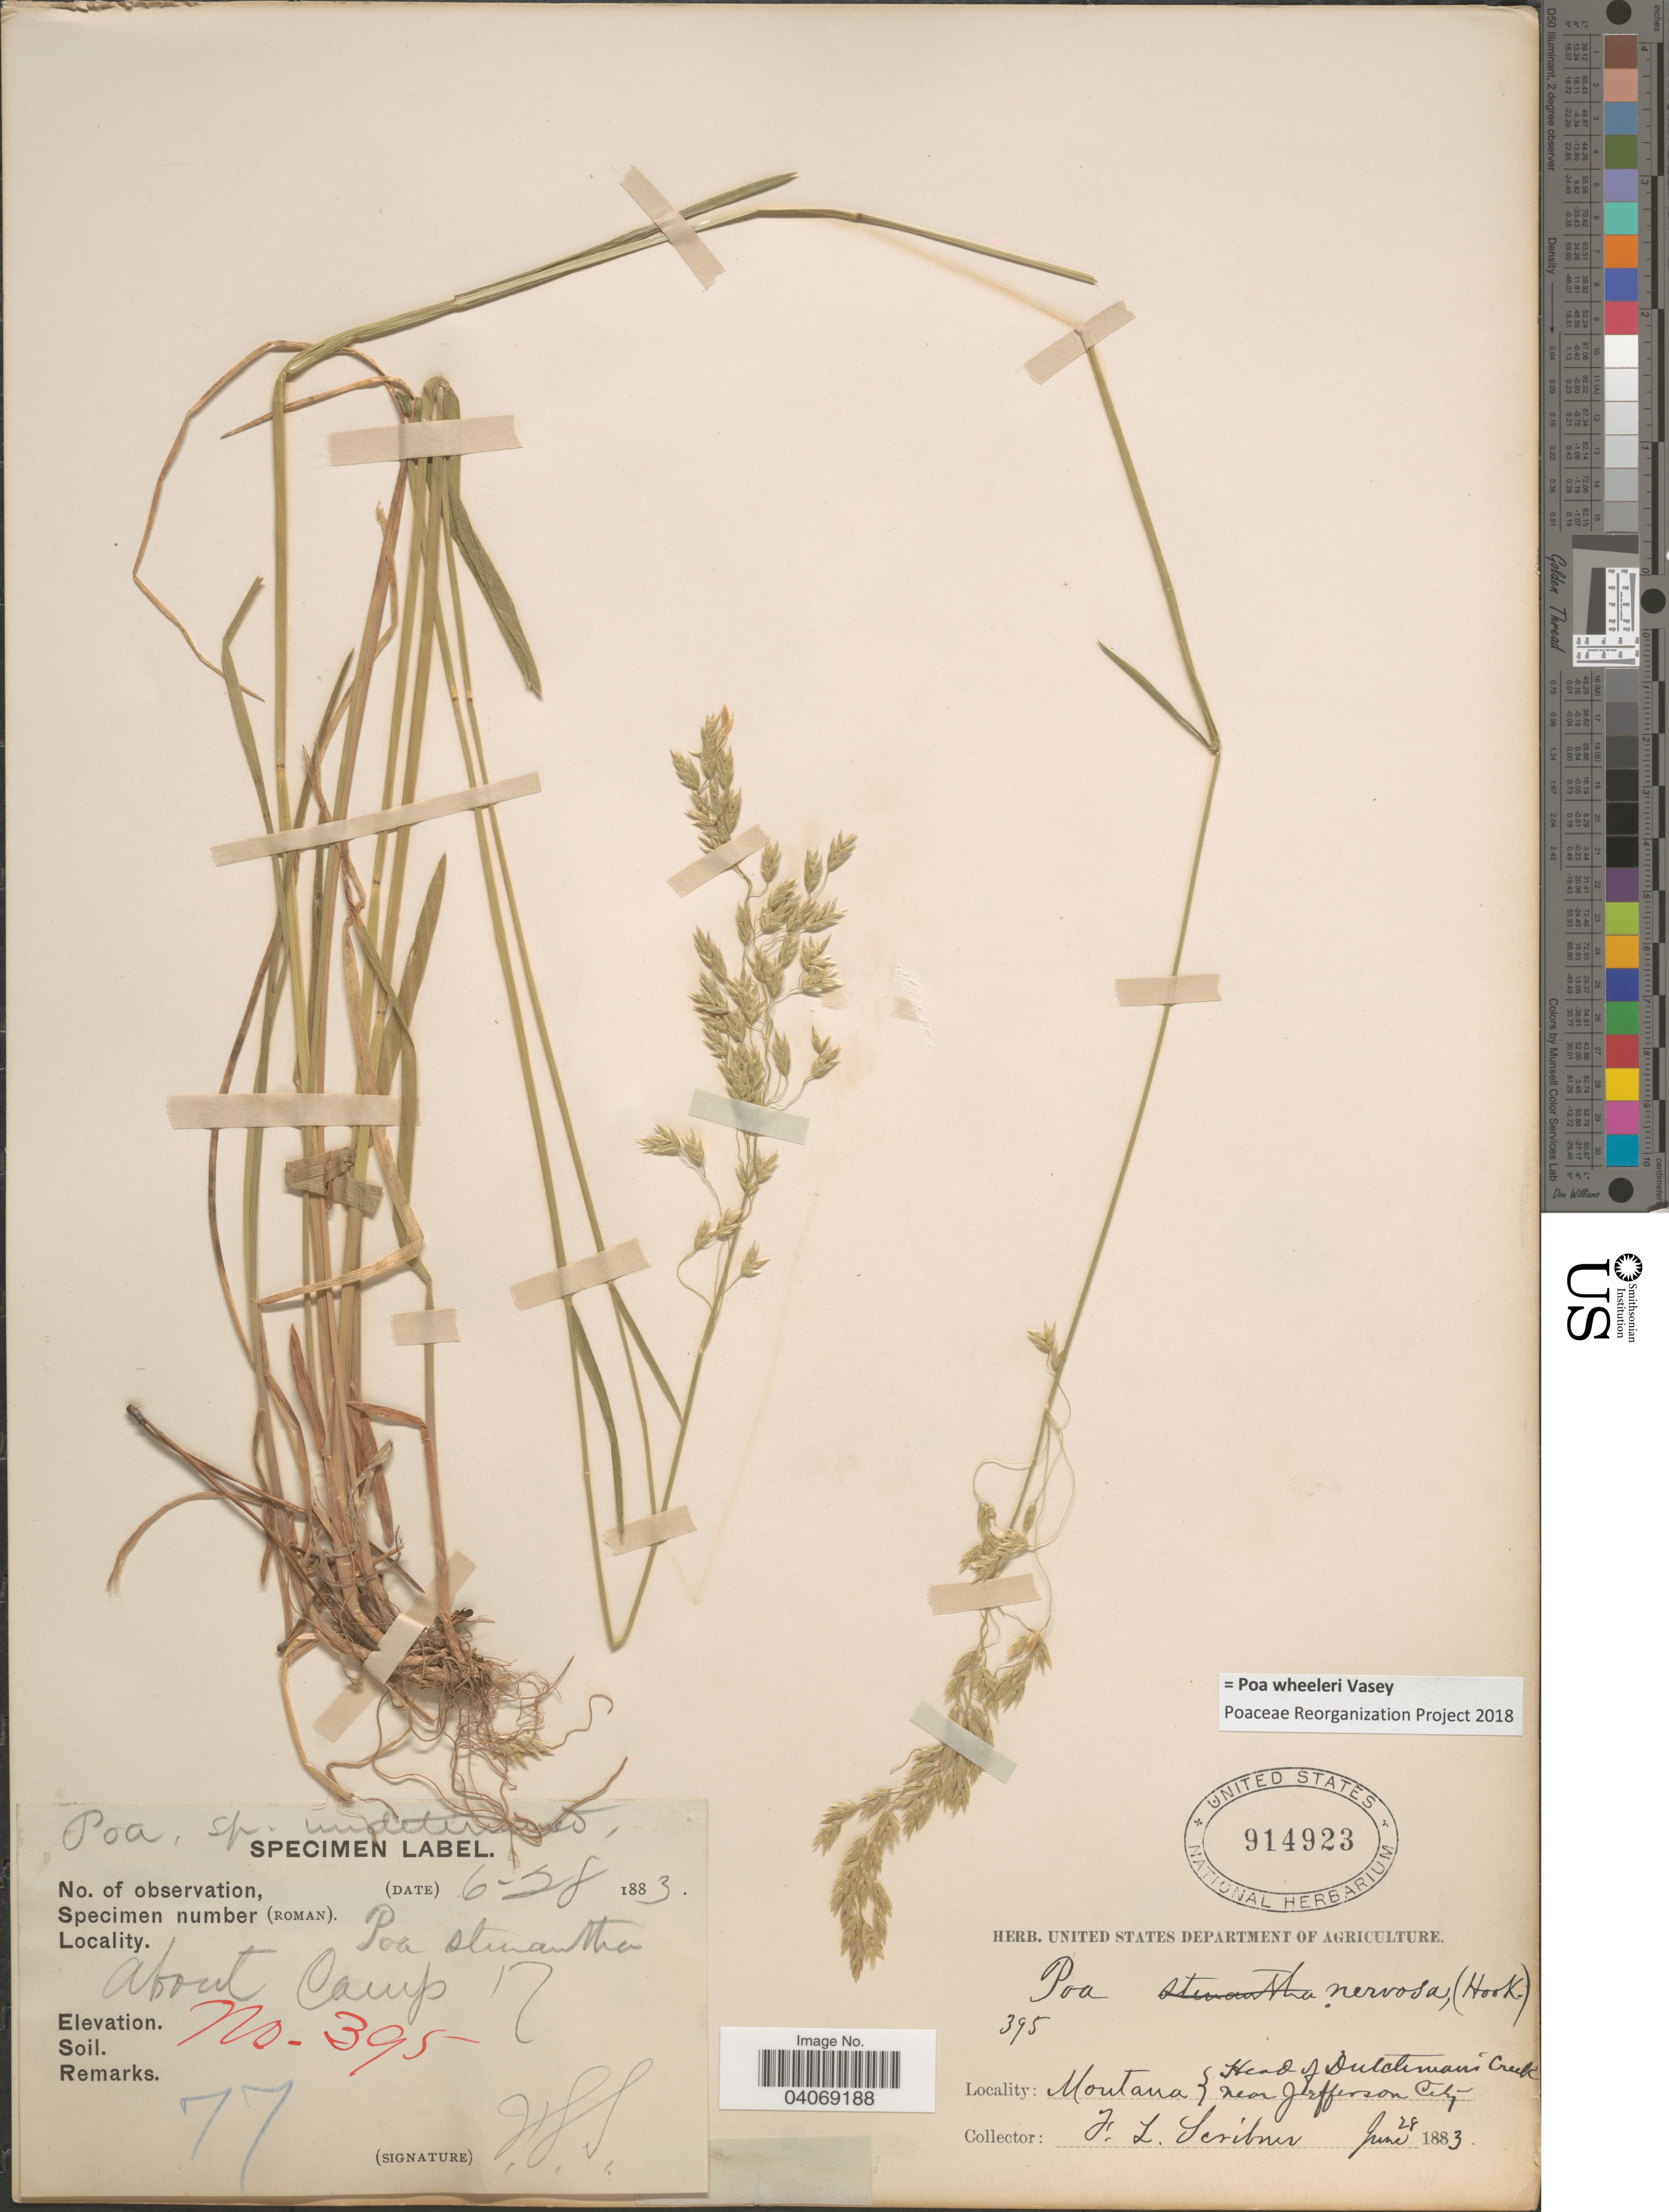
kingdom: Plantae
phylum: Tracheophyta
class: Liliopsida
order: Poales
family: Poaceae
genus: Poa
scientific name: Poa wheeleri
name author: Vasey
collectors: F. L. Scribner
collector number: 395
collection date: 1883-06-28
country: United States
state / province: Montana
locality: About Camp 17. Head of Dutchman's Creek near Jefferson City.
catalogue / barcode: US 914923